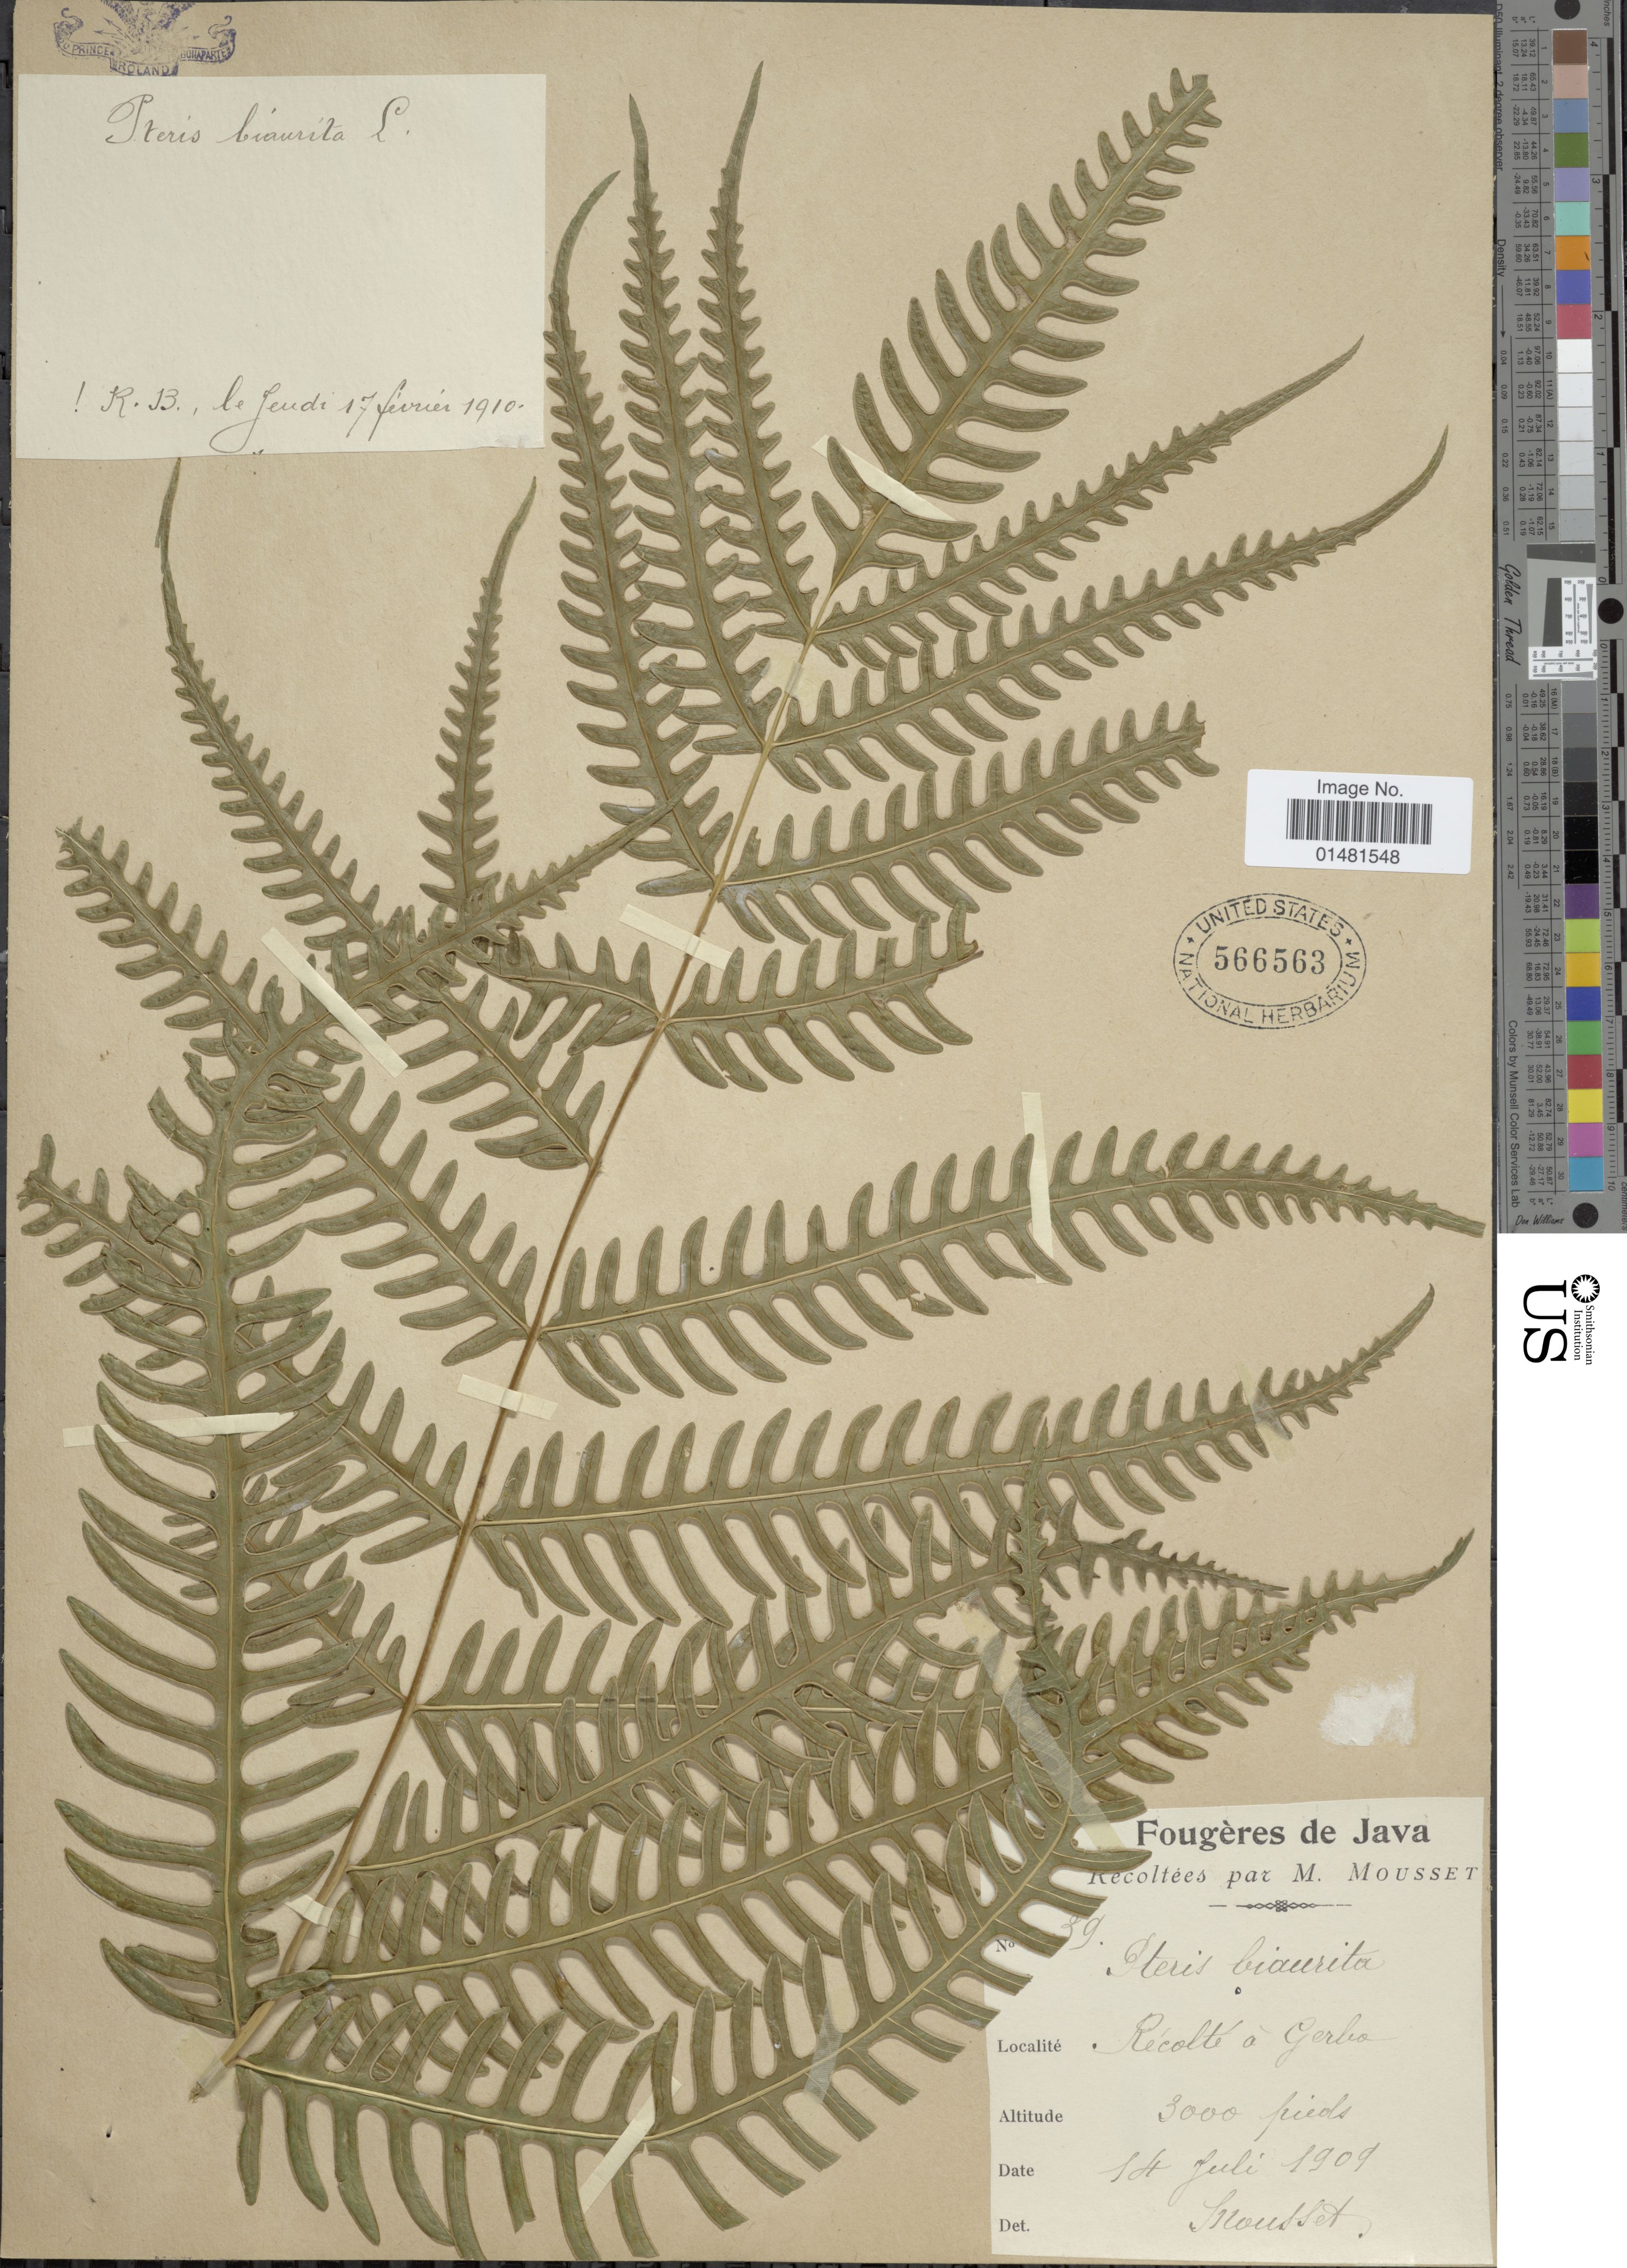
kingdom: Plantae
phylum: Tracheophyta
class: Polypodiopsida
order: Polypodiales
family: Pteridaceae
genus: Pteris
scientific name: Pteris biaurita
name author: L.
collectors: Mousset, --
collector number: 39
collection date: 1909-07-14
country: Indonesia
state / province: Java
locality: Recolté a Gerba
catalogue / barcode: US 566563